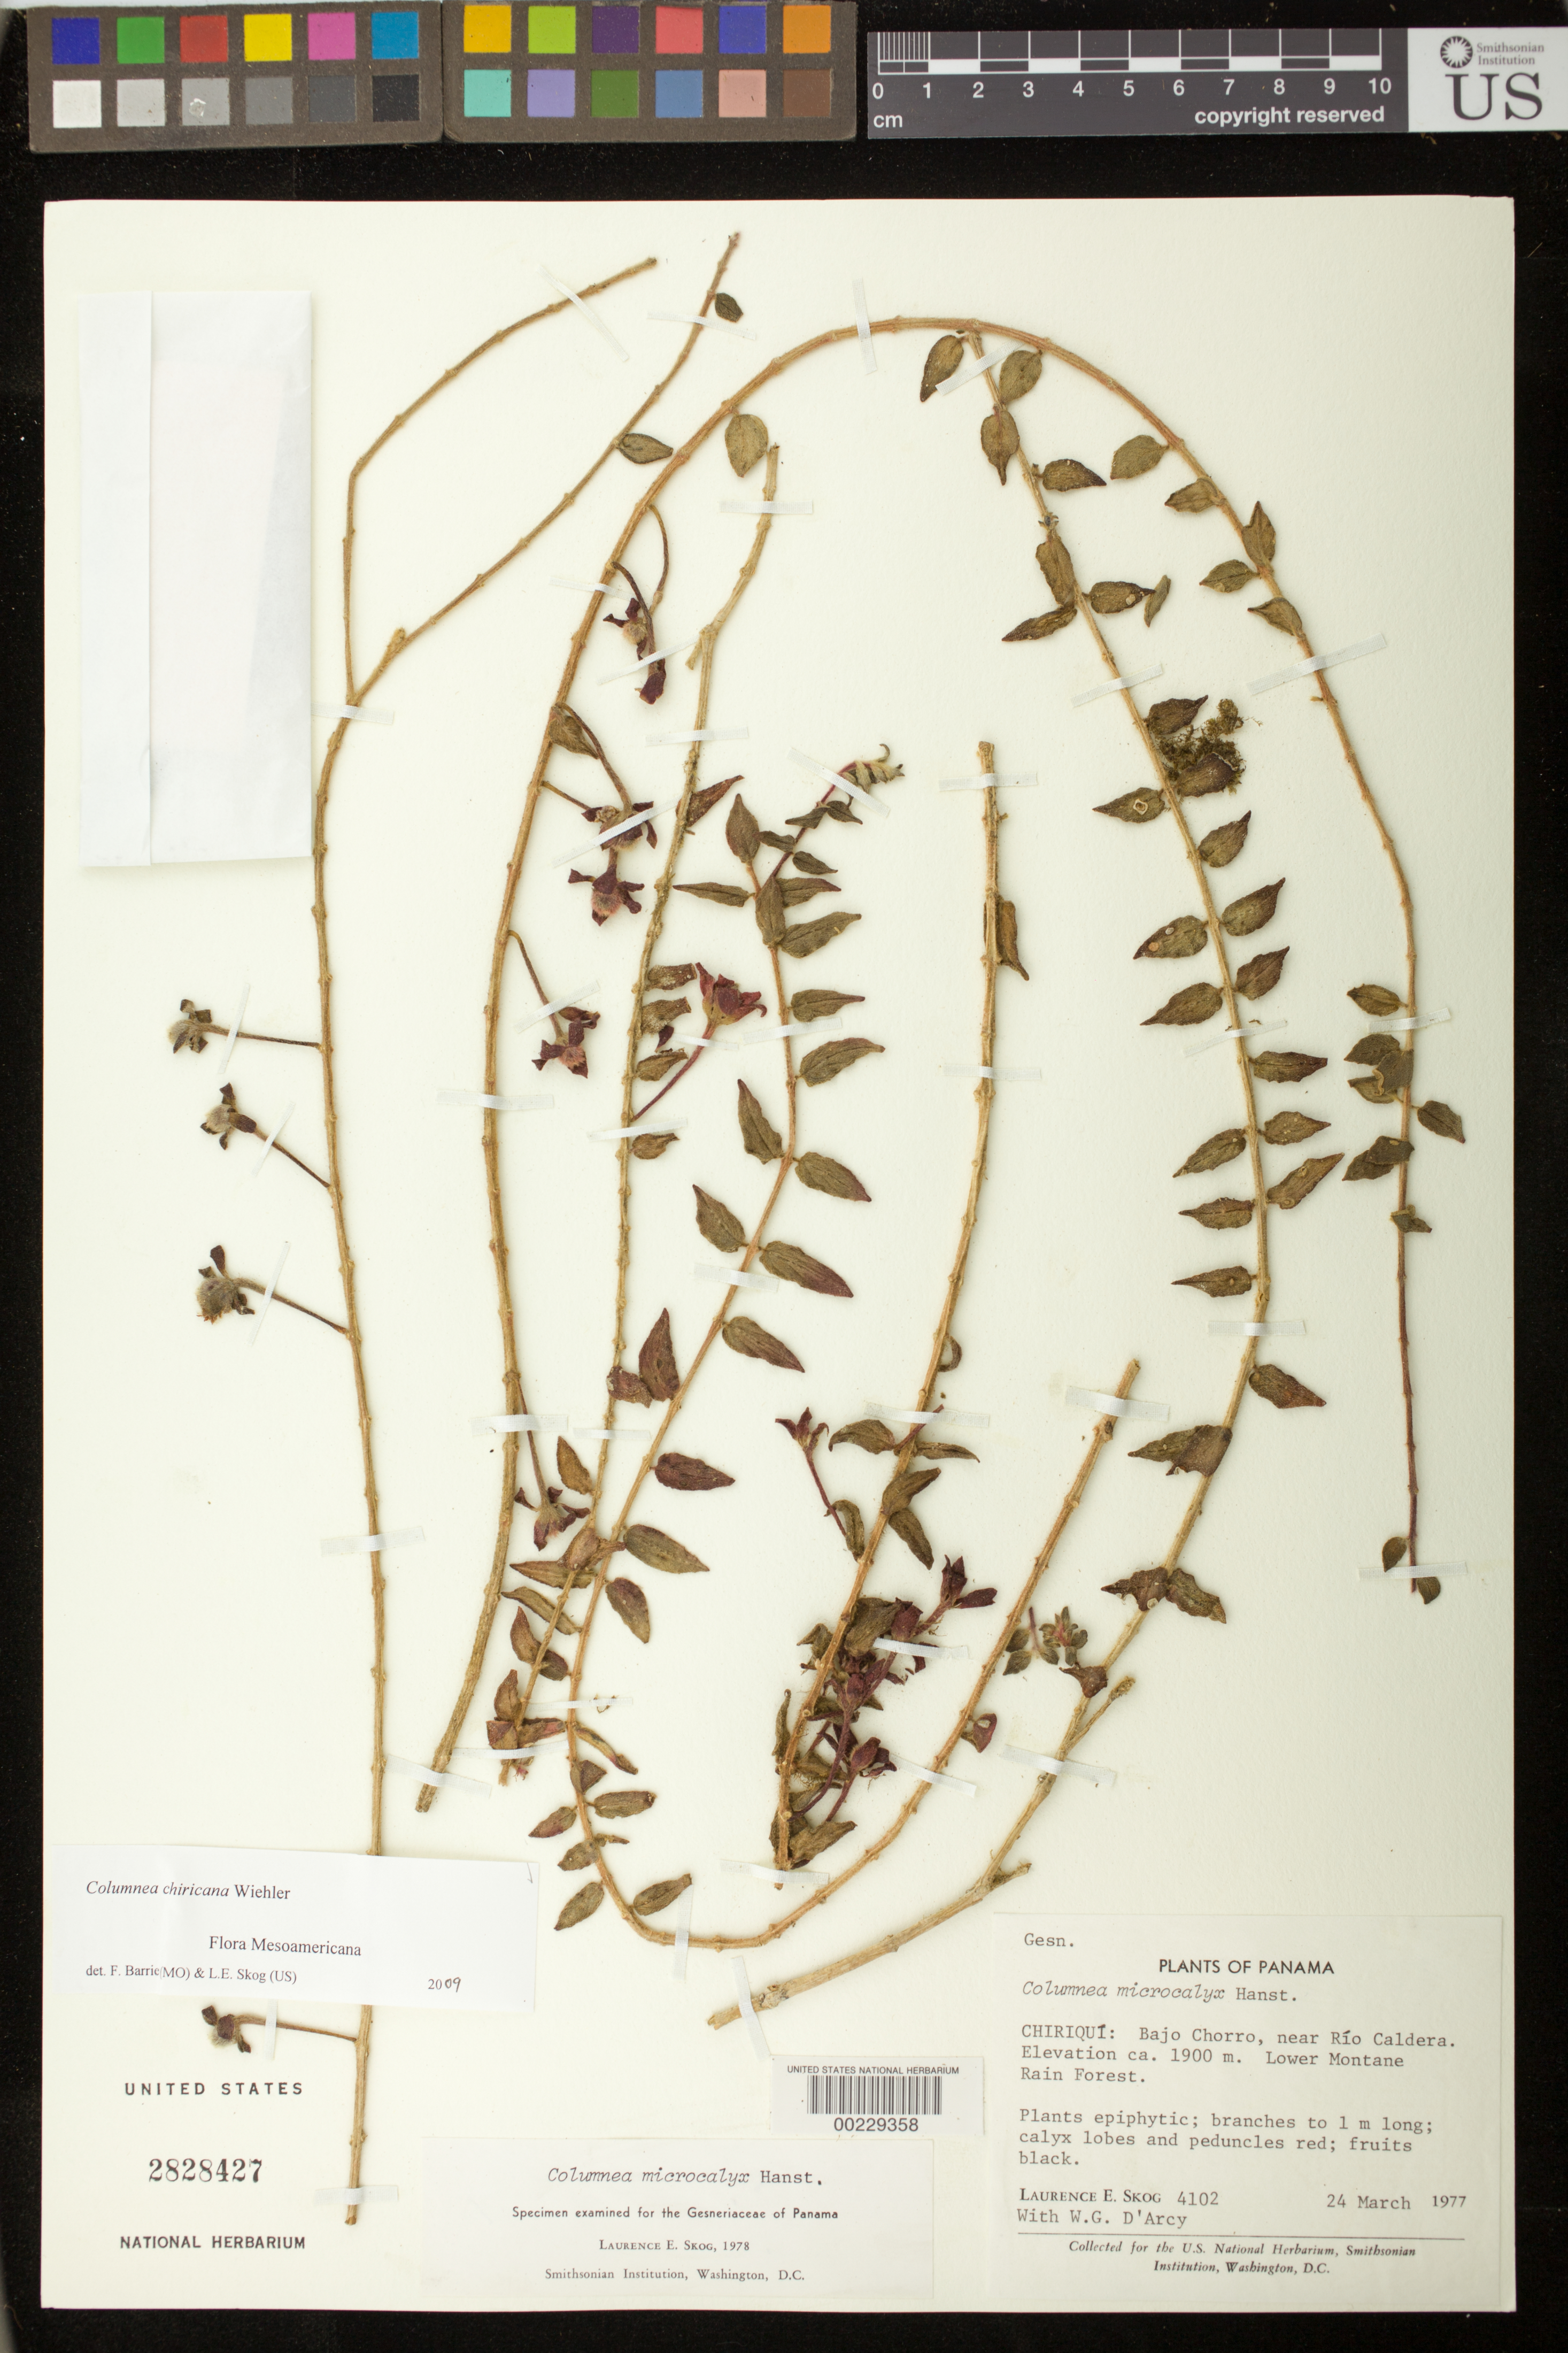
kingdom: Plantae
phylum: Tracheophyta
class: Magnoliopsida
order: Lamiales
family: Gesneriaceae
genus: Columnea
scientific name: Columnea chiricana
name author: Wiehler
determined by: Barrie, F. R.; Skog, Laurence E.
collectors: L. E. Skog & W. G. D'Arcy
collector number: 4102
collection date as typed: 24 Mar 1977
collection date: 1977-03-24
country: Panama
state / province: Chiriquí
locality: Bajo Chorro, near Rio Caldera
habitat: Lower montane rain forest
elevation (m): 1900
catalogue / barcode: US 2828427